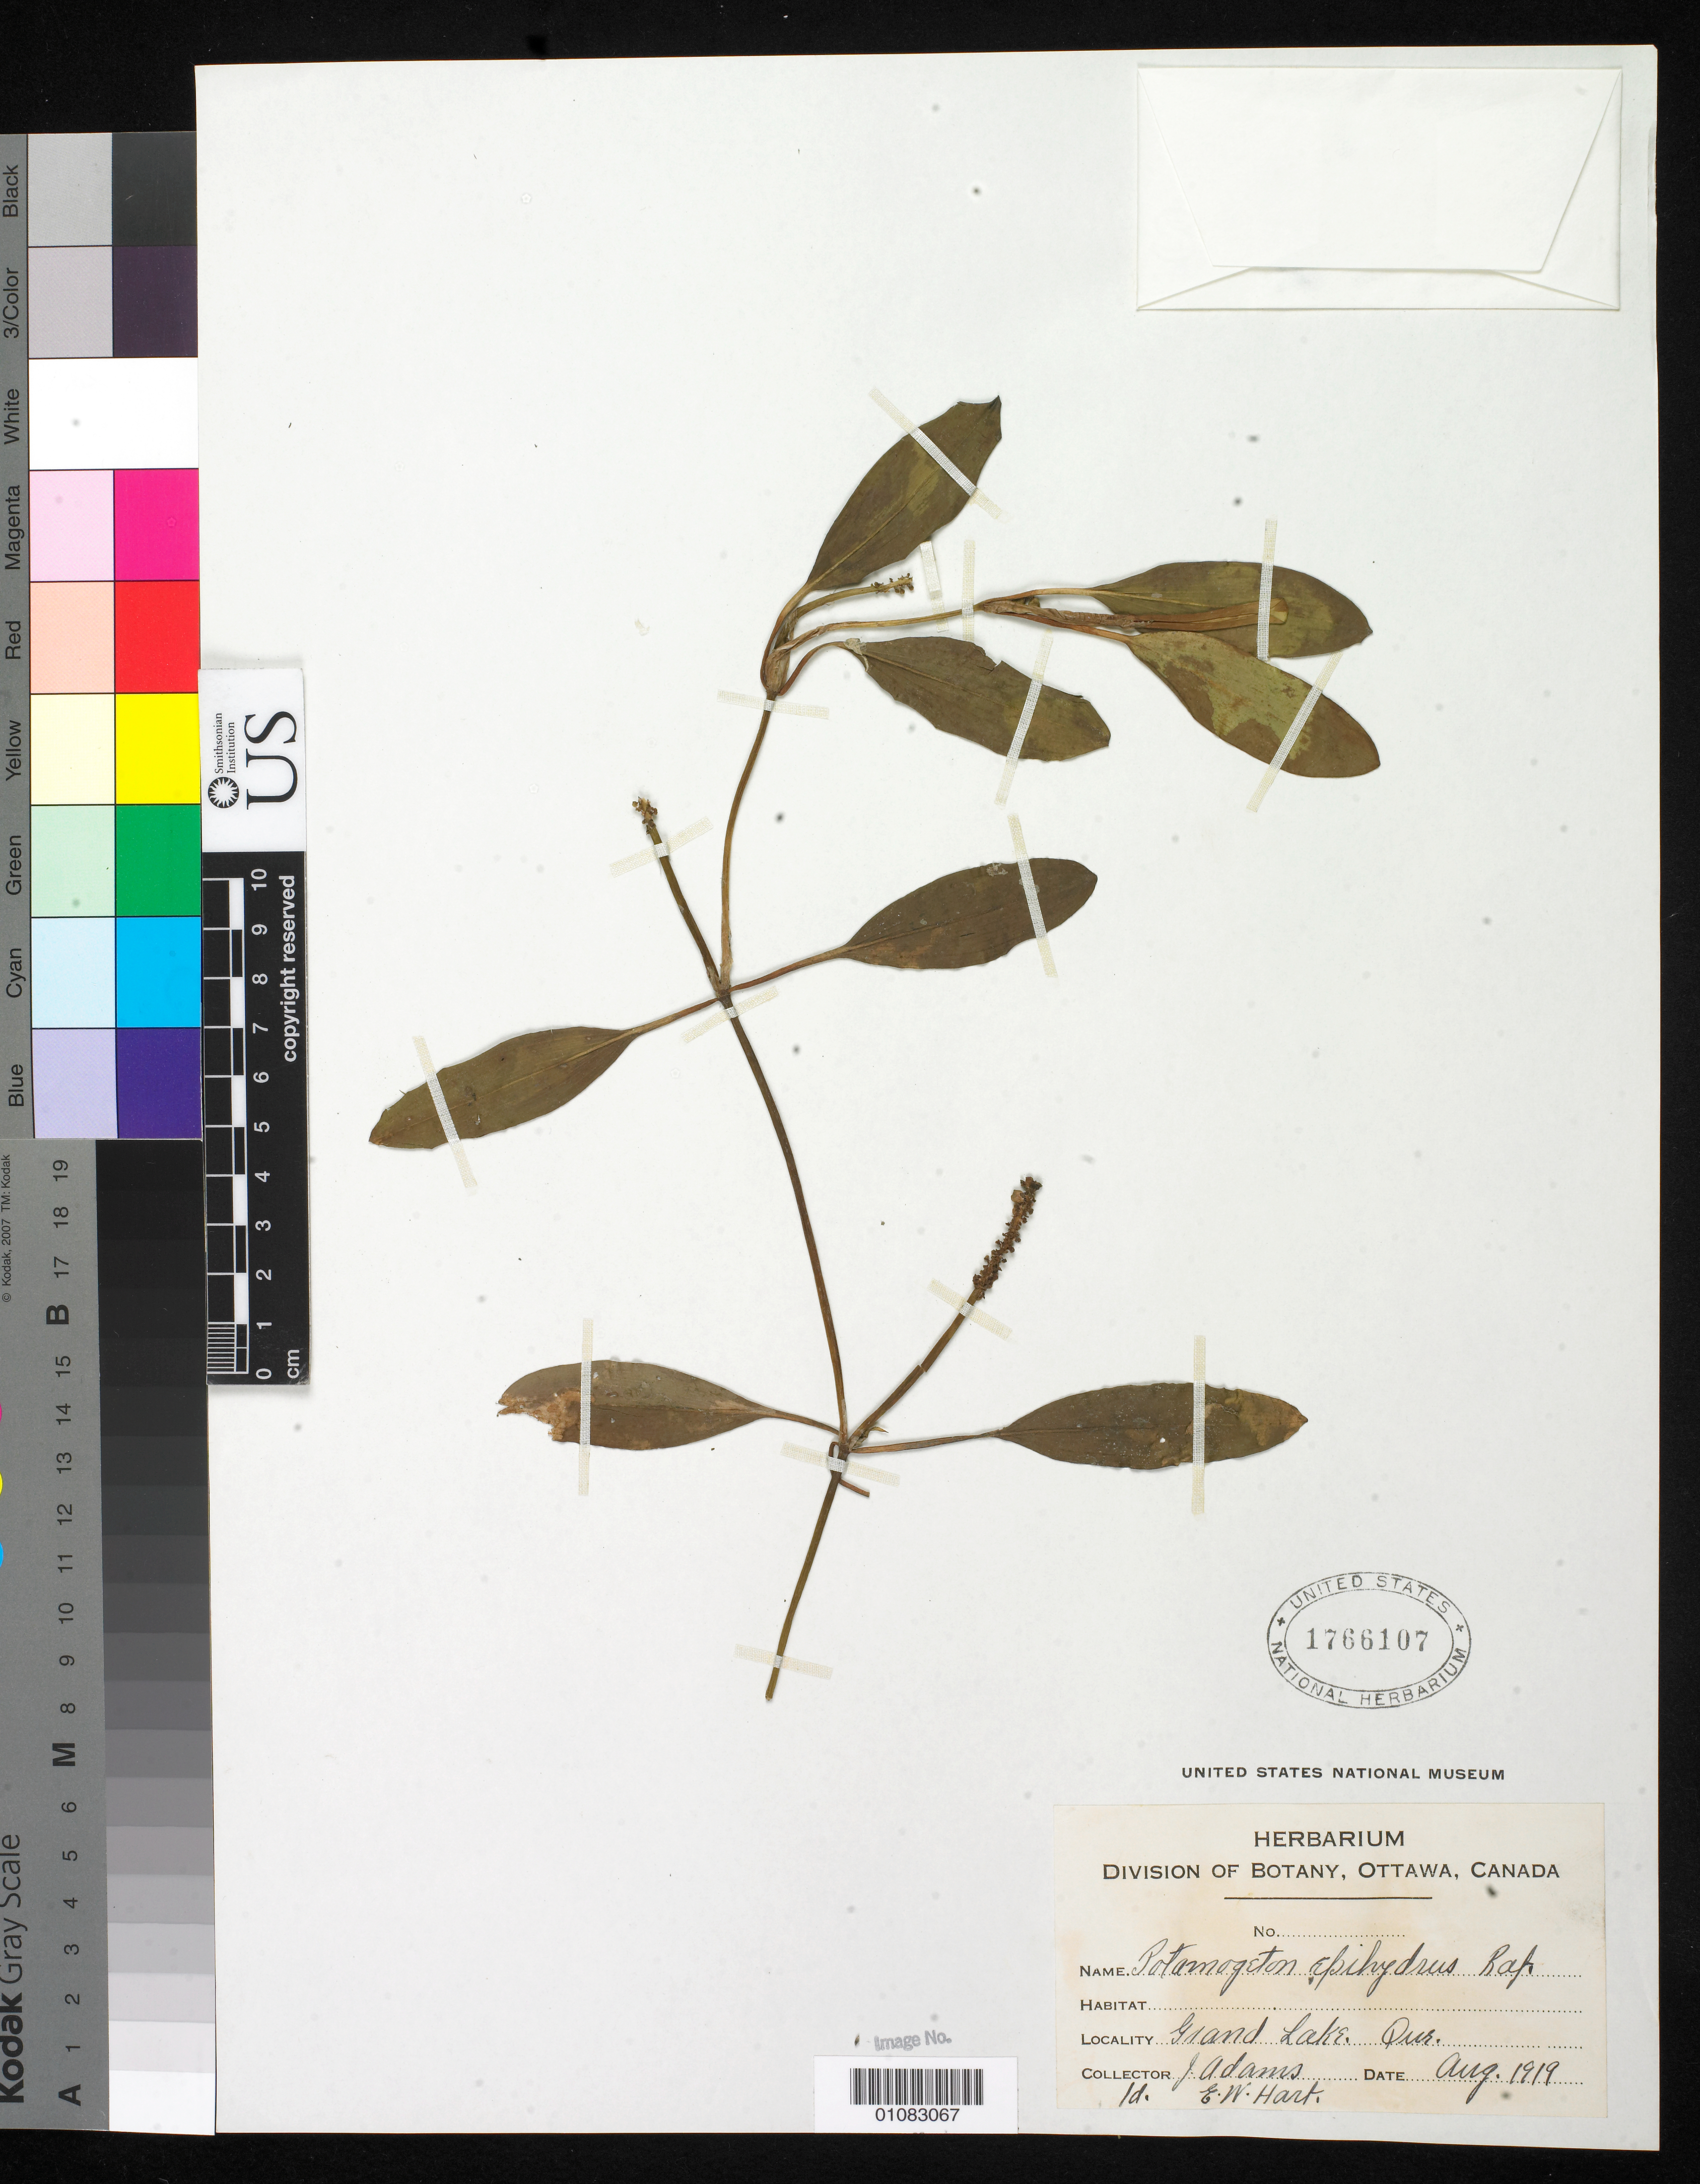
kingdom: Plantae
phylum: Tracheophyta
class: Liliopsida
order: Alismatales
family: Potamogetonaceae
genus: Potamogeton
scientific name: Potamogeton epihydrus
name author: Raf.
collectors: J. Adams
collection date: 1919-08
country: Canada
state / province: Quebec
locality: Grand Lake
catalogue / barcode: US 1766107